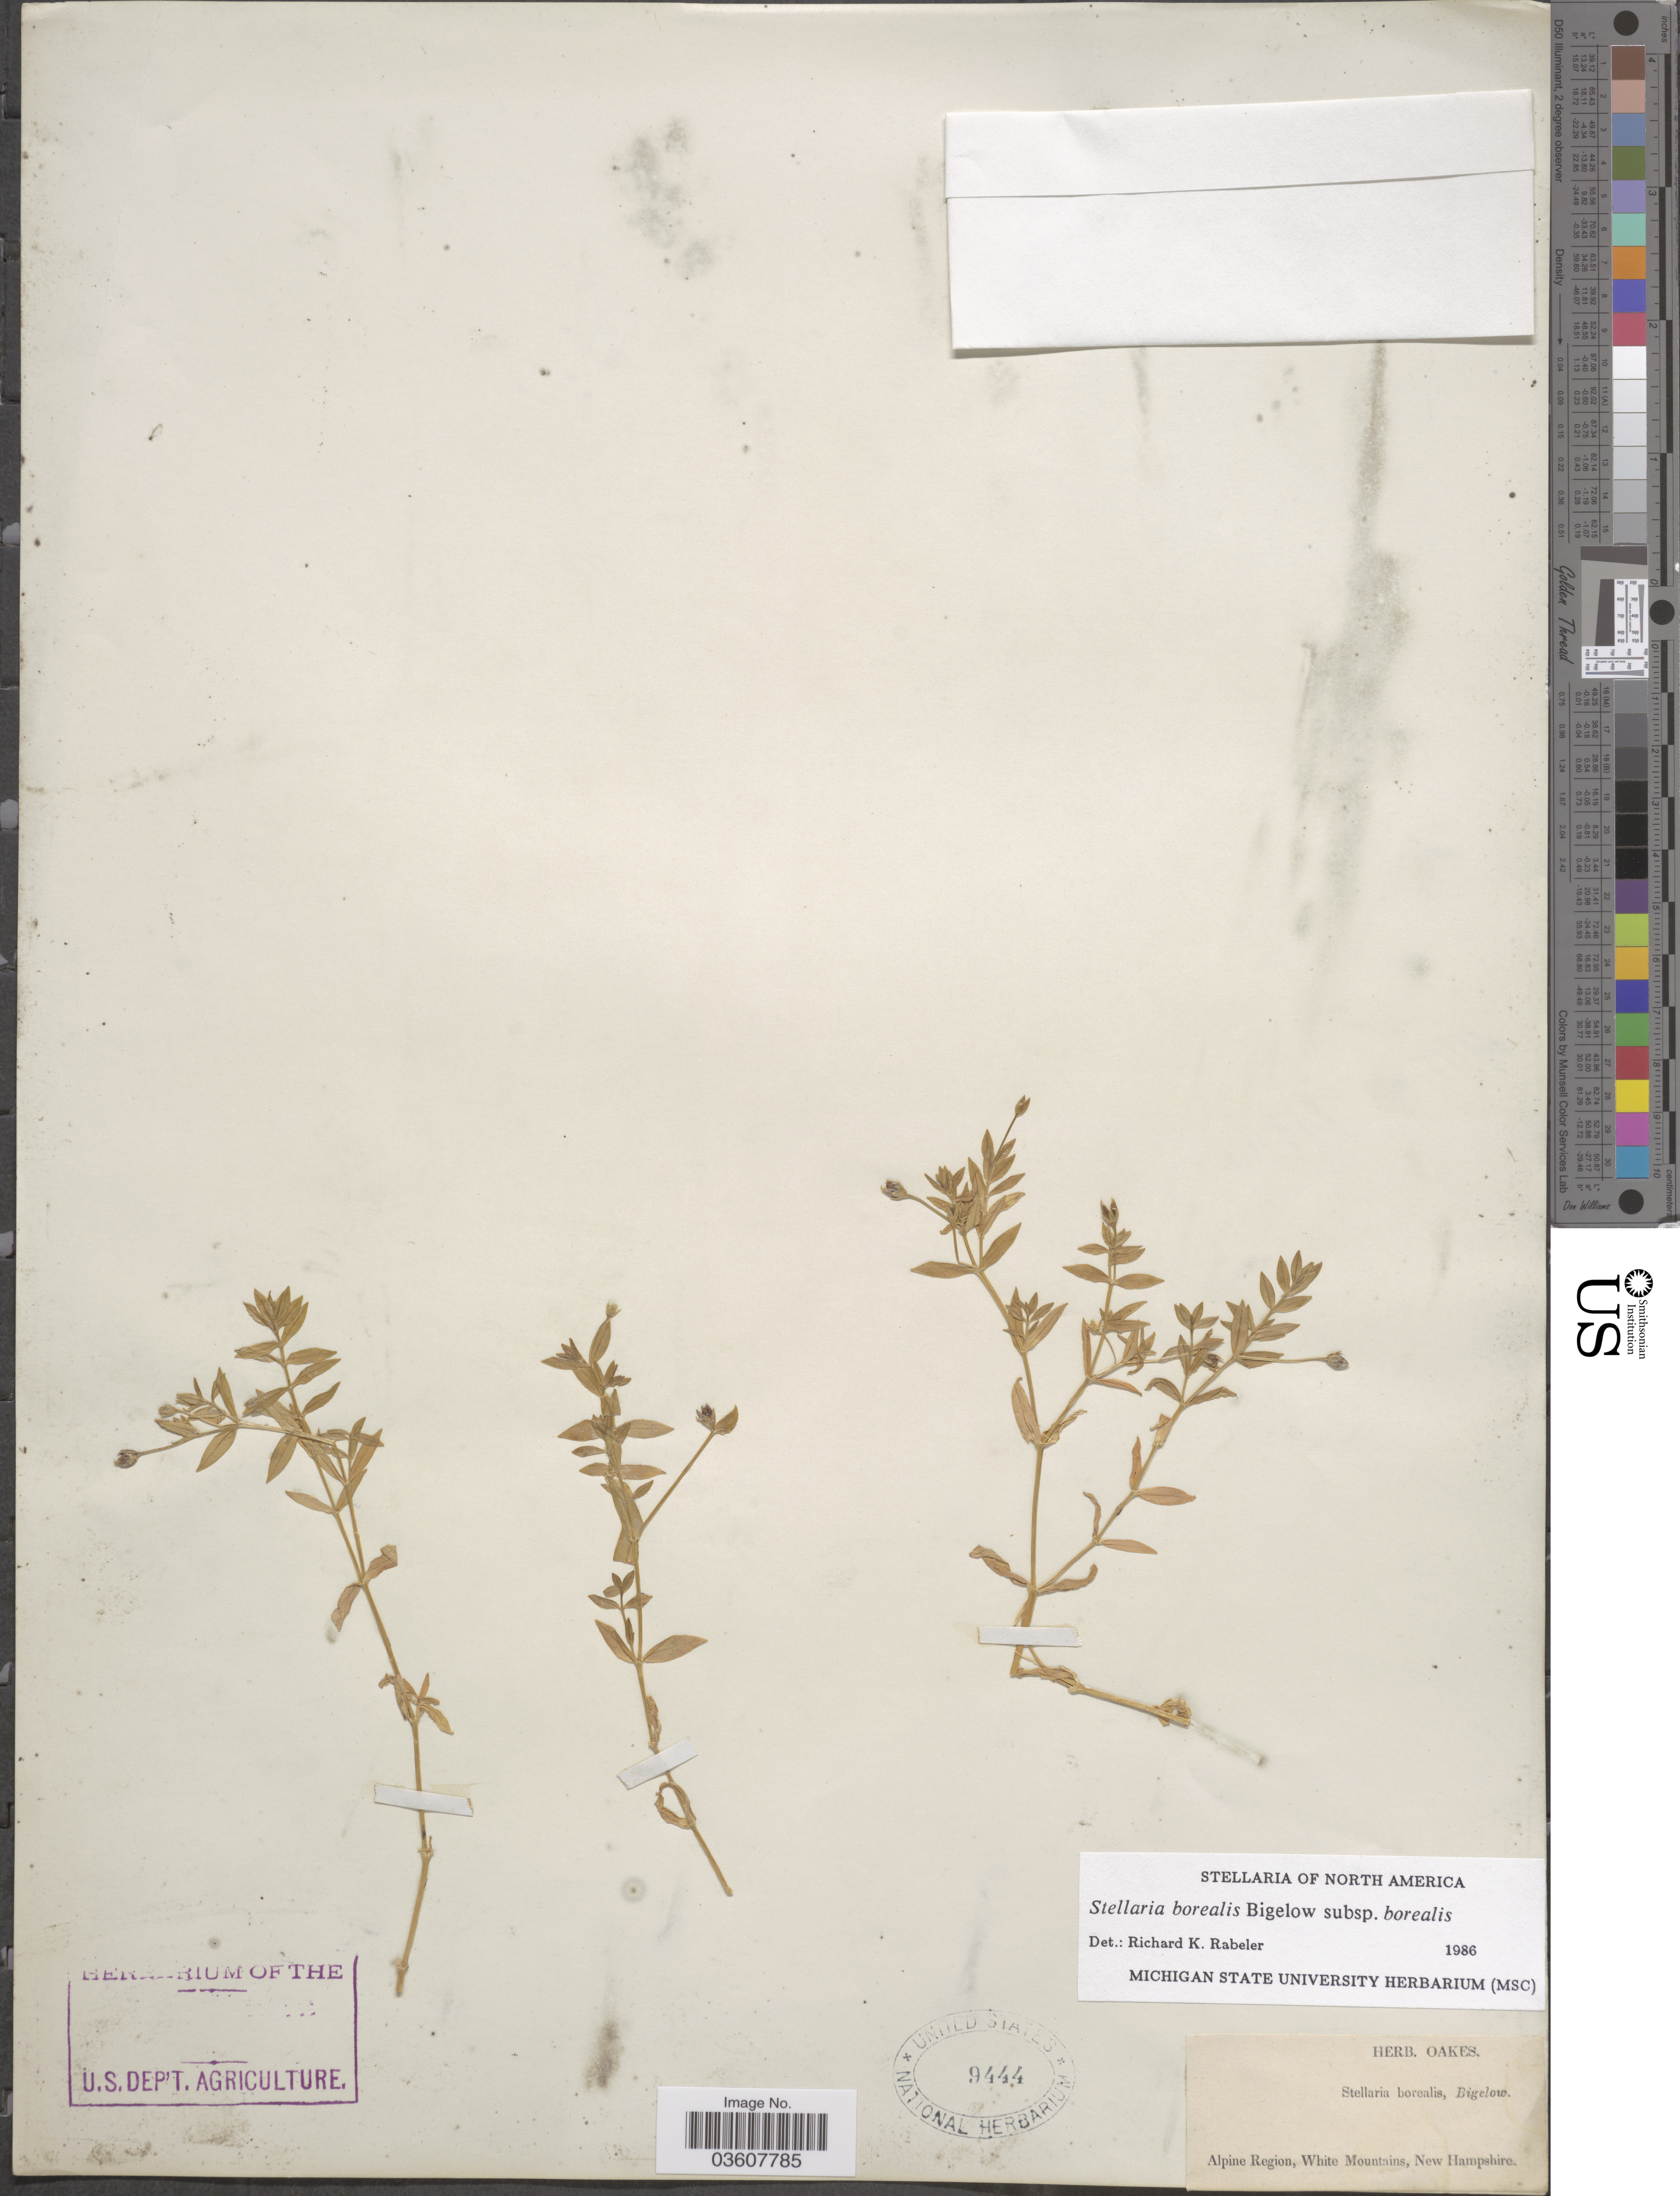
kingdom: Plantae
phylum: Tracheophyta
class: Magnoliopsida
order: Caryophyllales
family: Caryophyllaceae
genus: Stellaria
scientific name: Stellaria borealis subsp. borealis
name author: Bigelow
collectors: ex herb. Oakes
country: United States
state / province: New Hampshire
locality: Alpine Region, White Mountains.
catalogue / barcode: US 9444